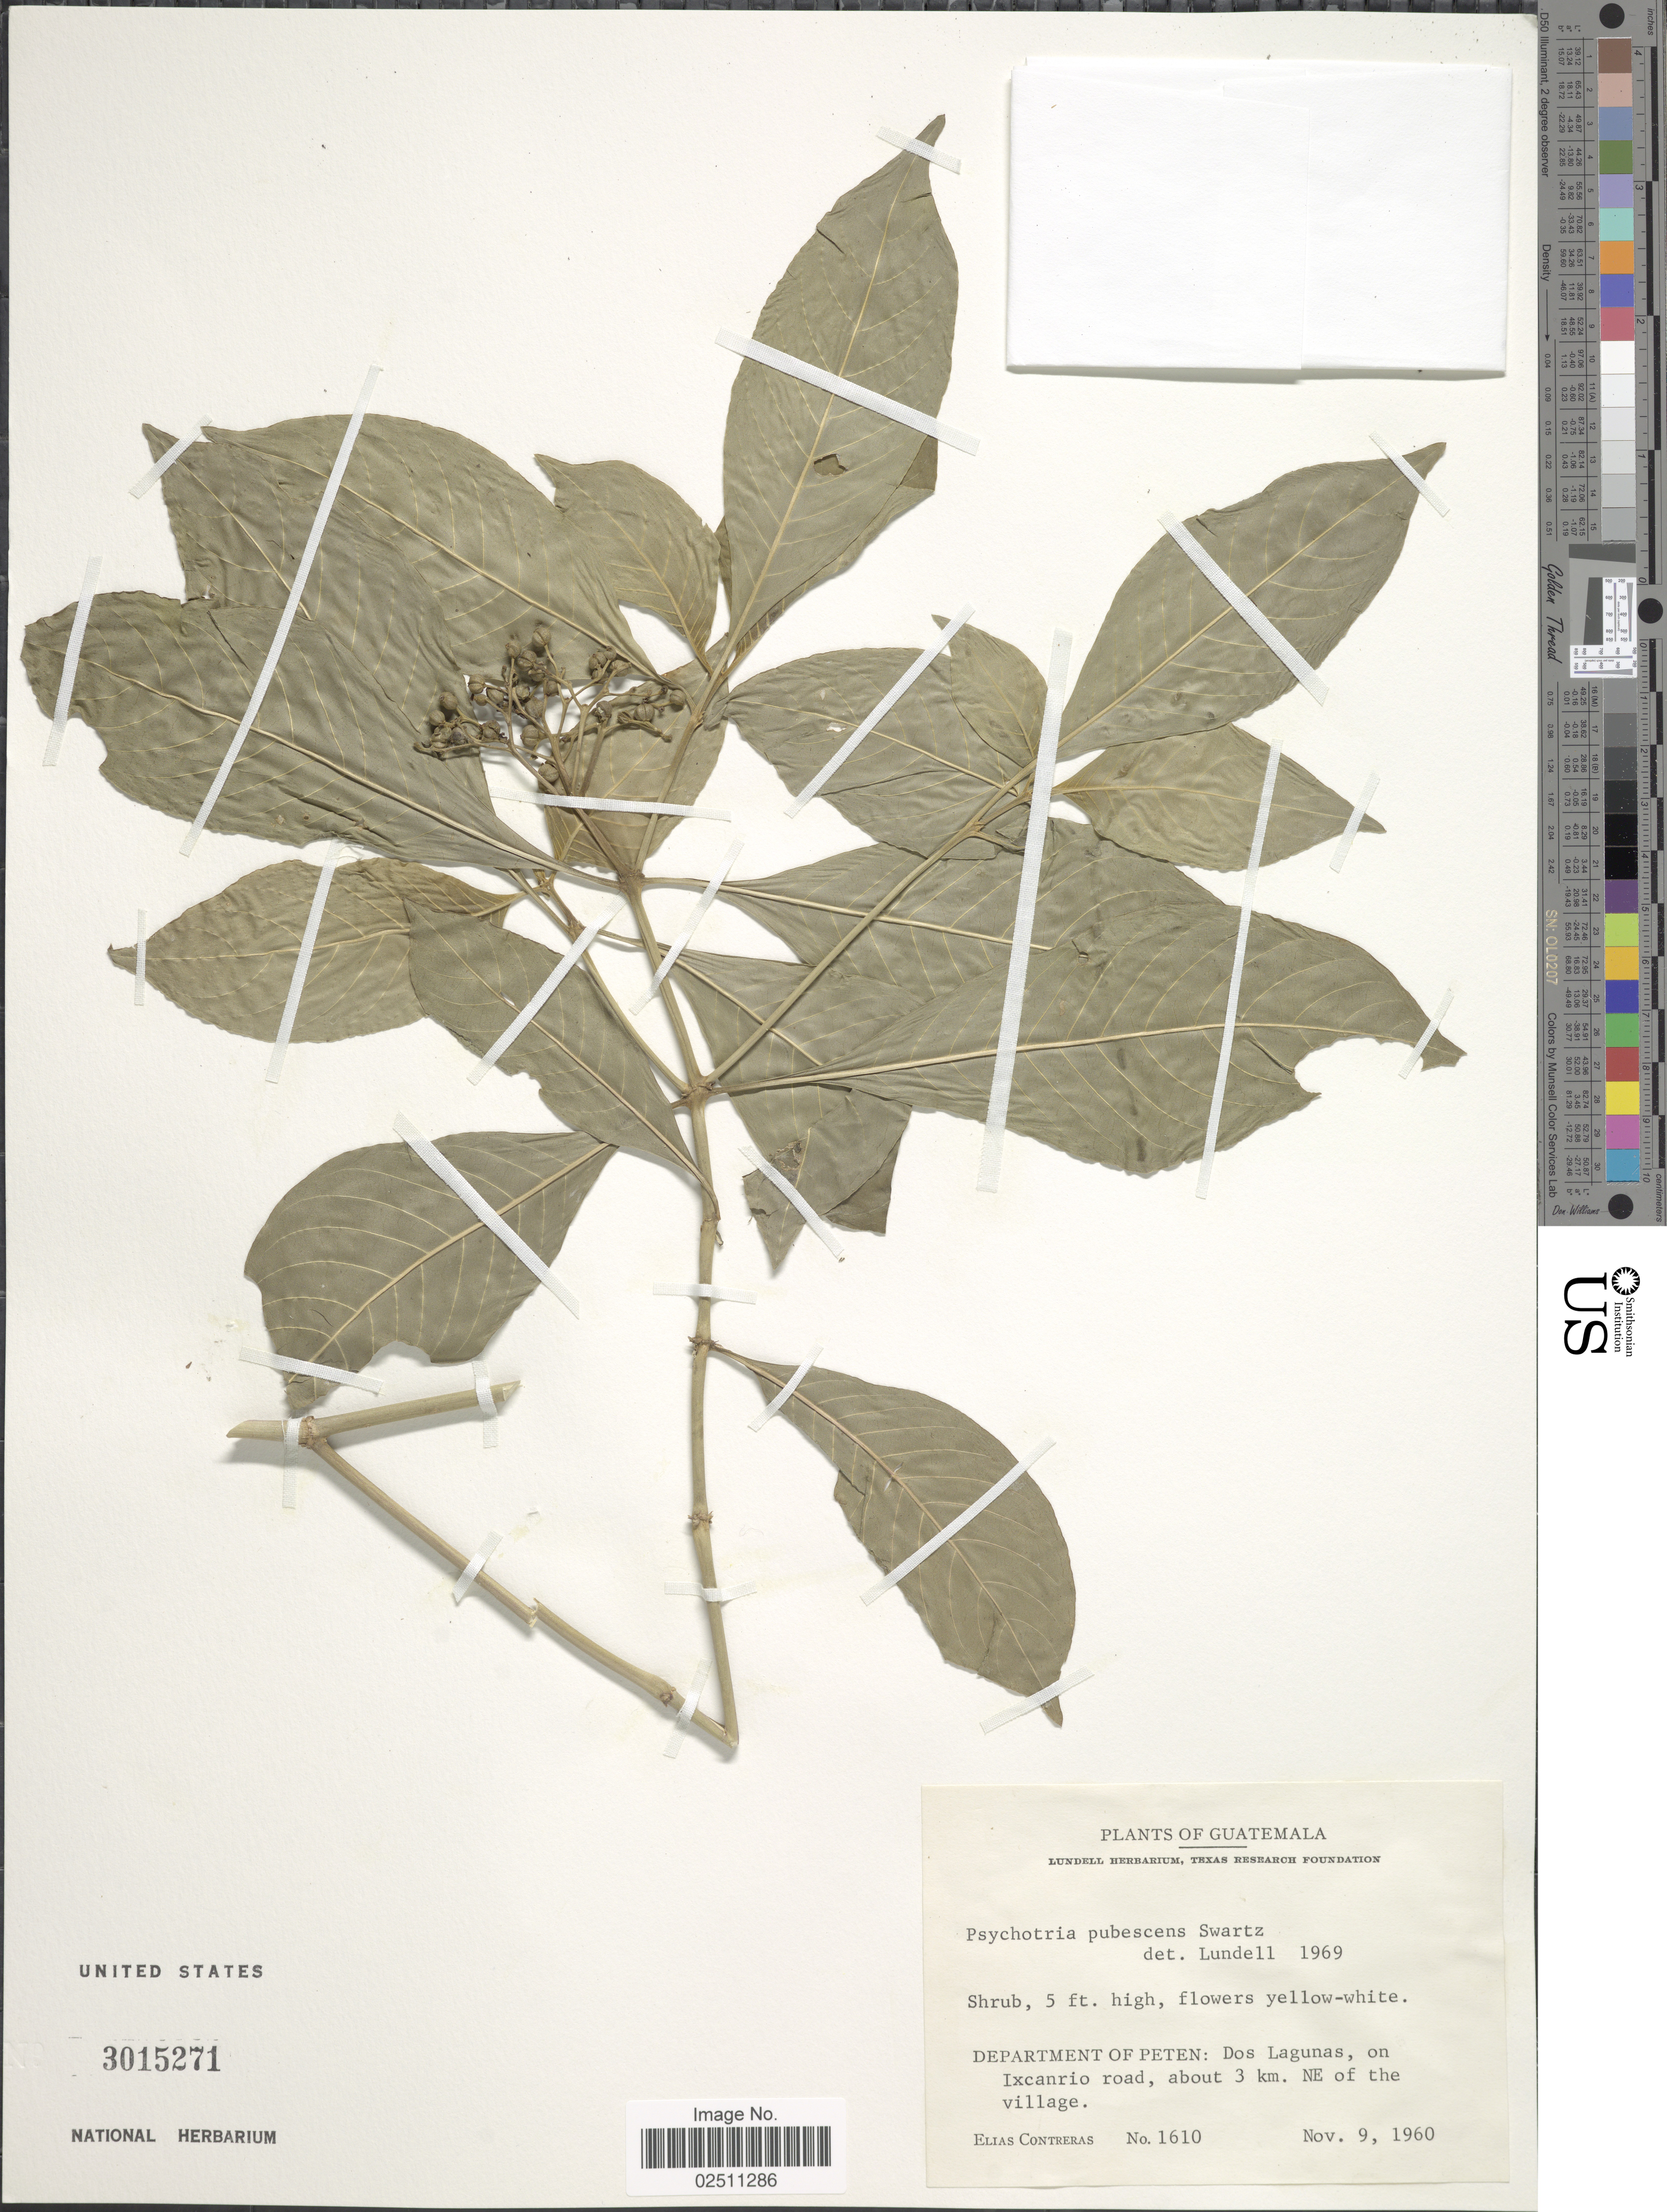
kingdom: Plantae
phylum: Tracheophyta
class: Magnoliopsida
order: Gentianales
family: Rubiaceae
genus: Psychotria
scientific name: Psychotria pubescens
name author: Sw.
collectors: E. Contreras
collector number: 1610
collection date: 1960-11-09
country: Guatemala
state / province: El Petén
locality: Department of Peten: Dos Lagunas, on Ixcanrio road, about 3 km. NE of the village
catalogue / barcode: US 3015271